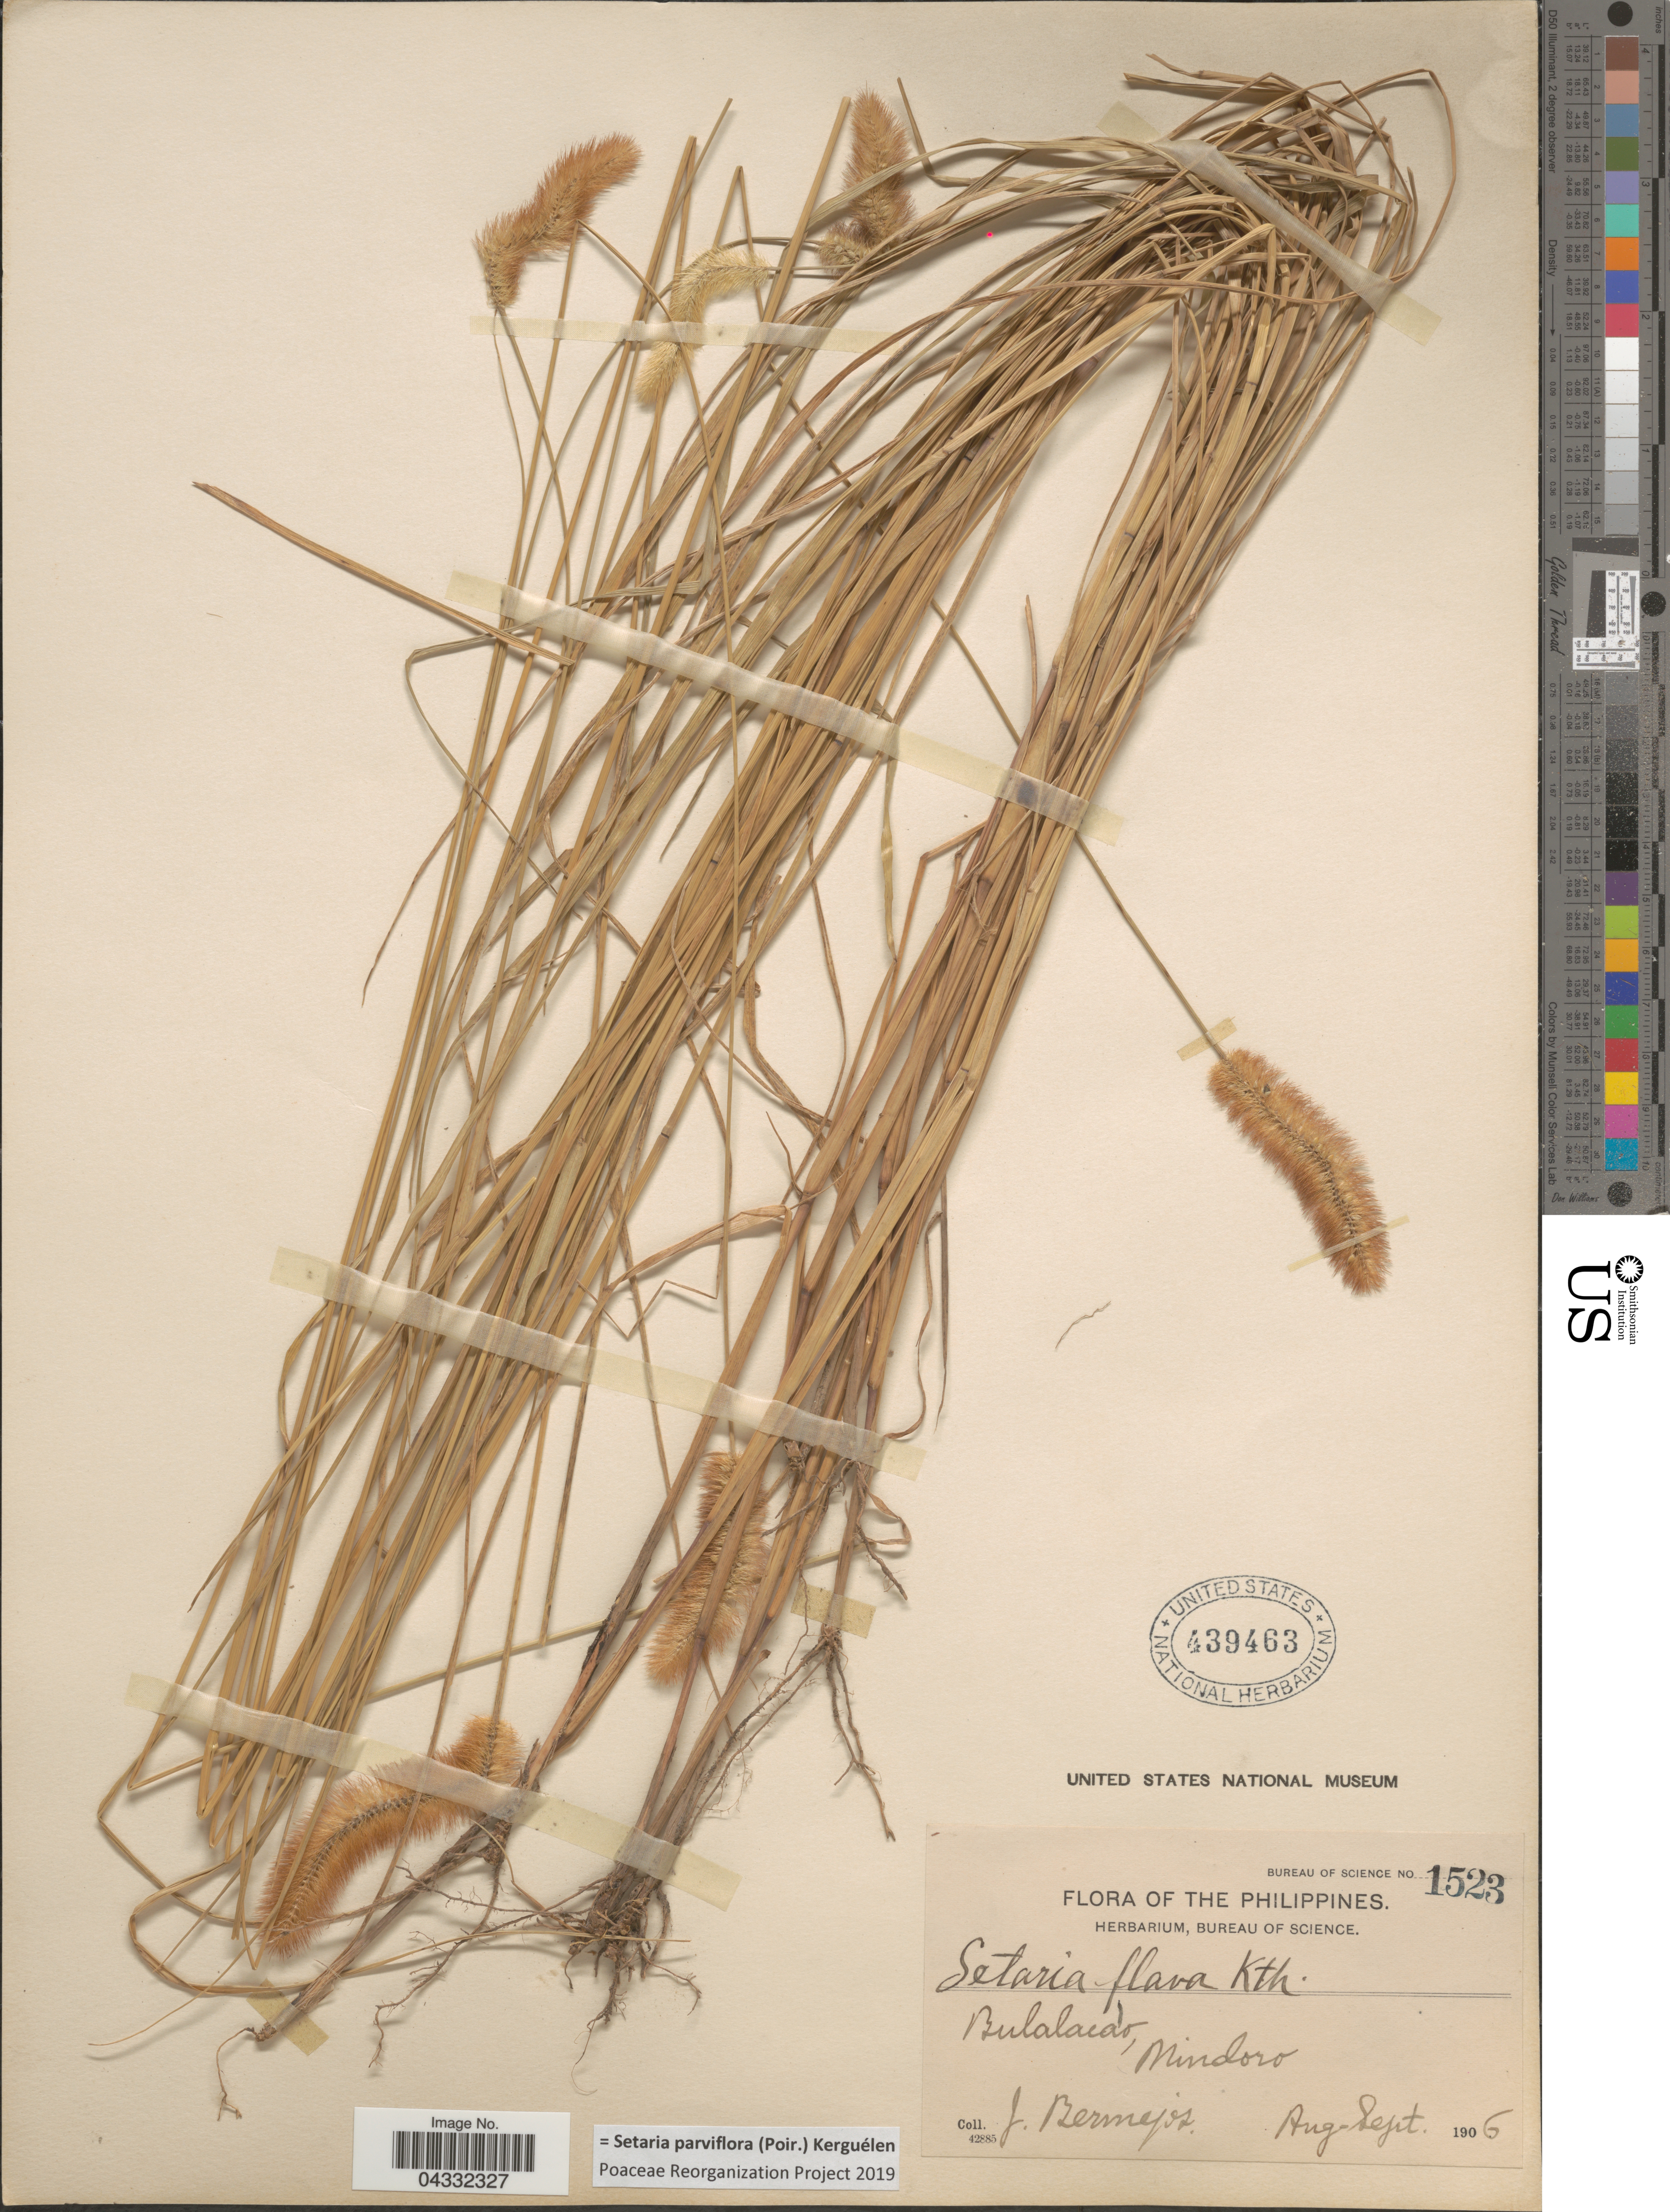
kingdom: Plantae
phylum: Tracheophyta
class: Liliopsida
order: Poales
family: Poaceae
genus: Setaria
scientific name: Setaria parviflora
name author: (Poir.) Kerguélen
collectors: J. Bermejos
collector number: Bureau of Science 1523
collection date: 1906-08/1906-09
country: Philippines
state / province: Mimaropa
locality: Bulalacao, Mindoro.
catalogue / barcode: US 439463